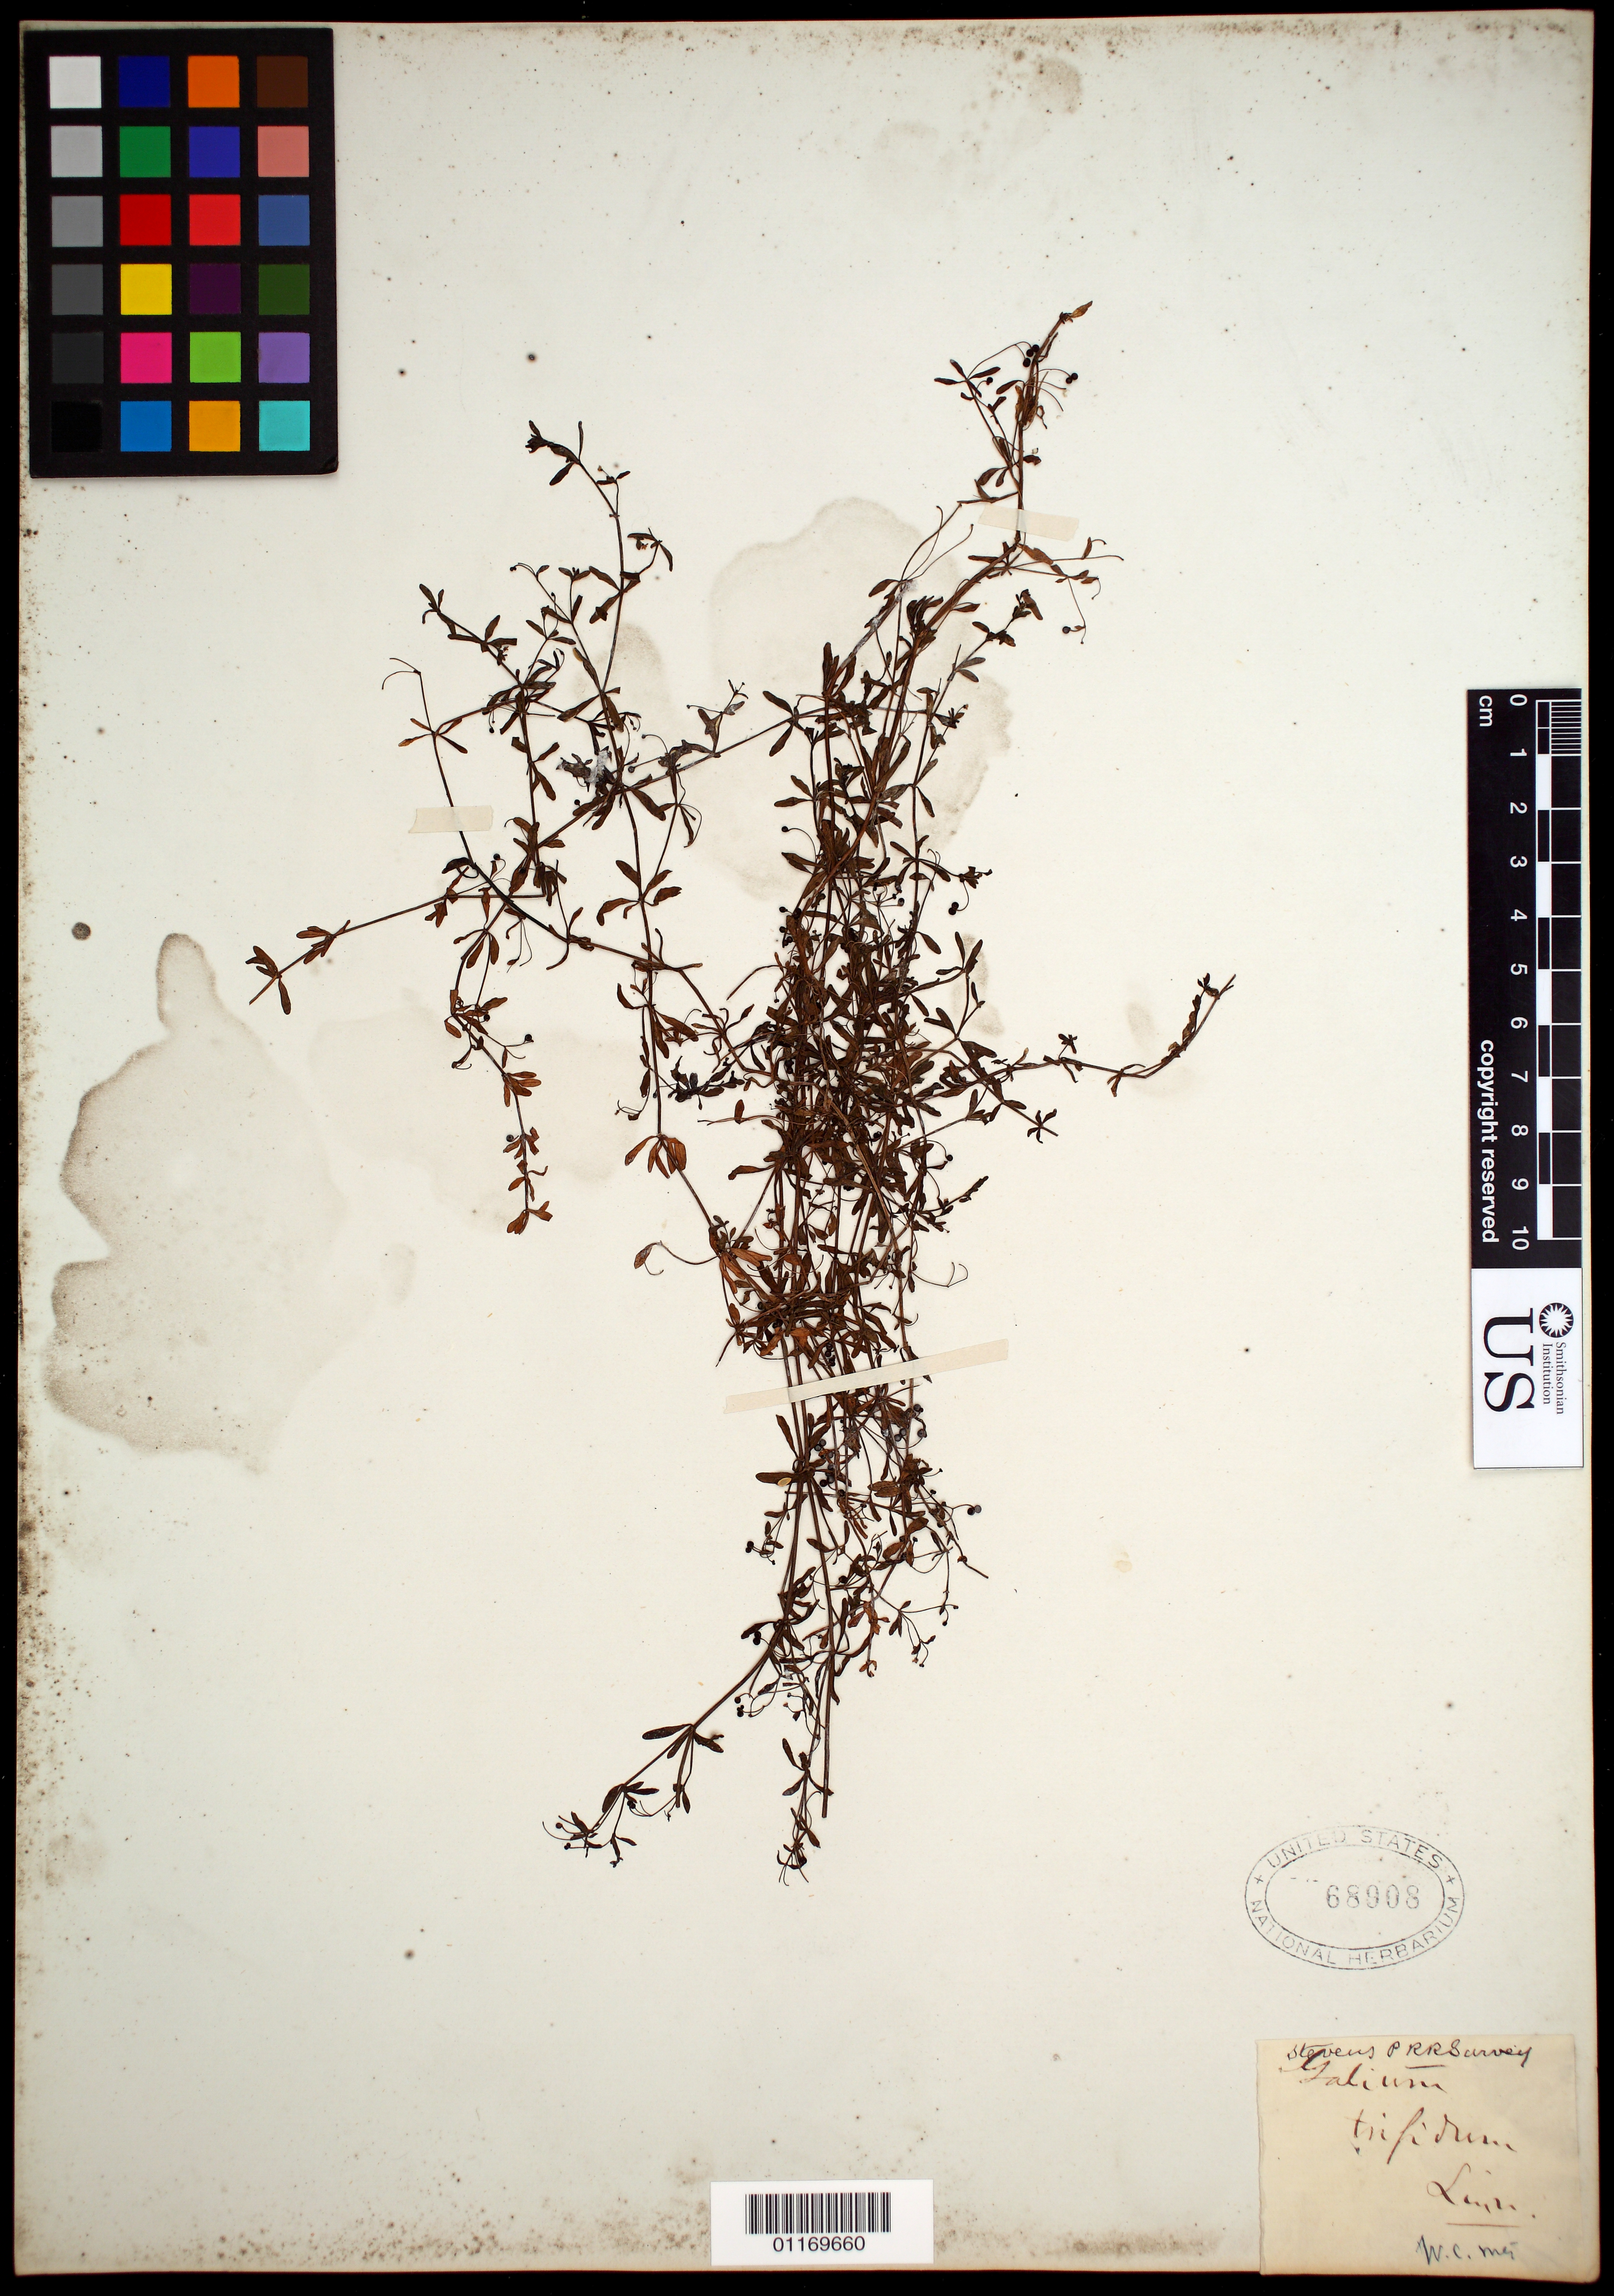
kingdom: Plantae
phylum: Tracheophyta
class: Magnoliopsida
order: Gentianales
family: Rubiaceae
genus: Galium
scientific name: Galium trifidum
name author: L.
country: United States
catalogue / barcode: US 68908